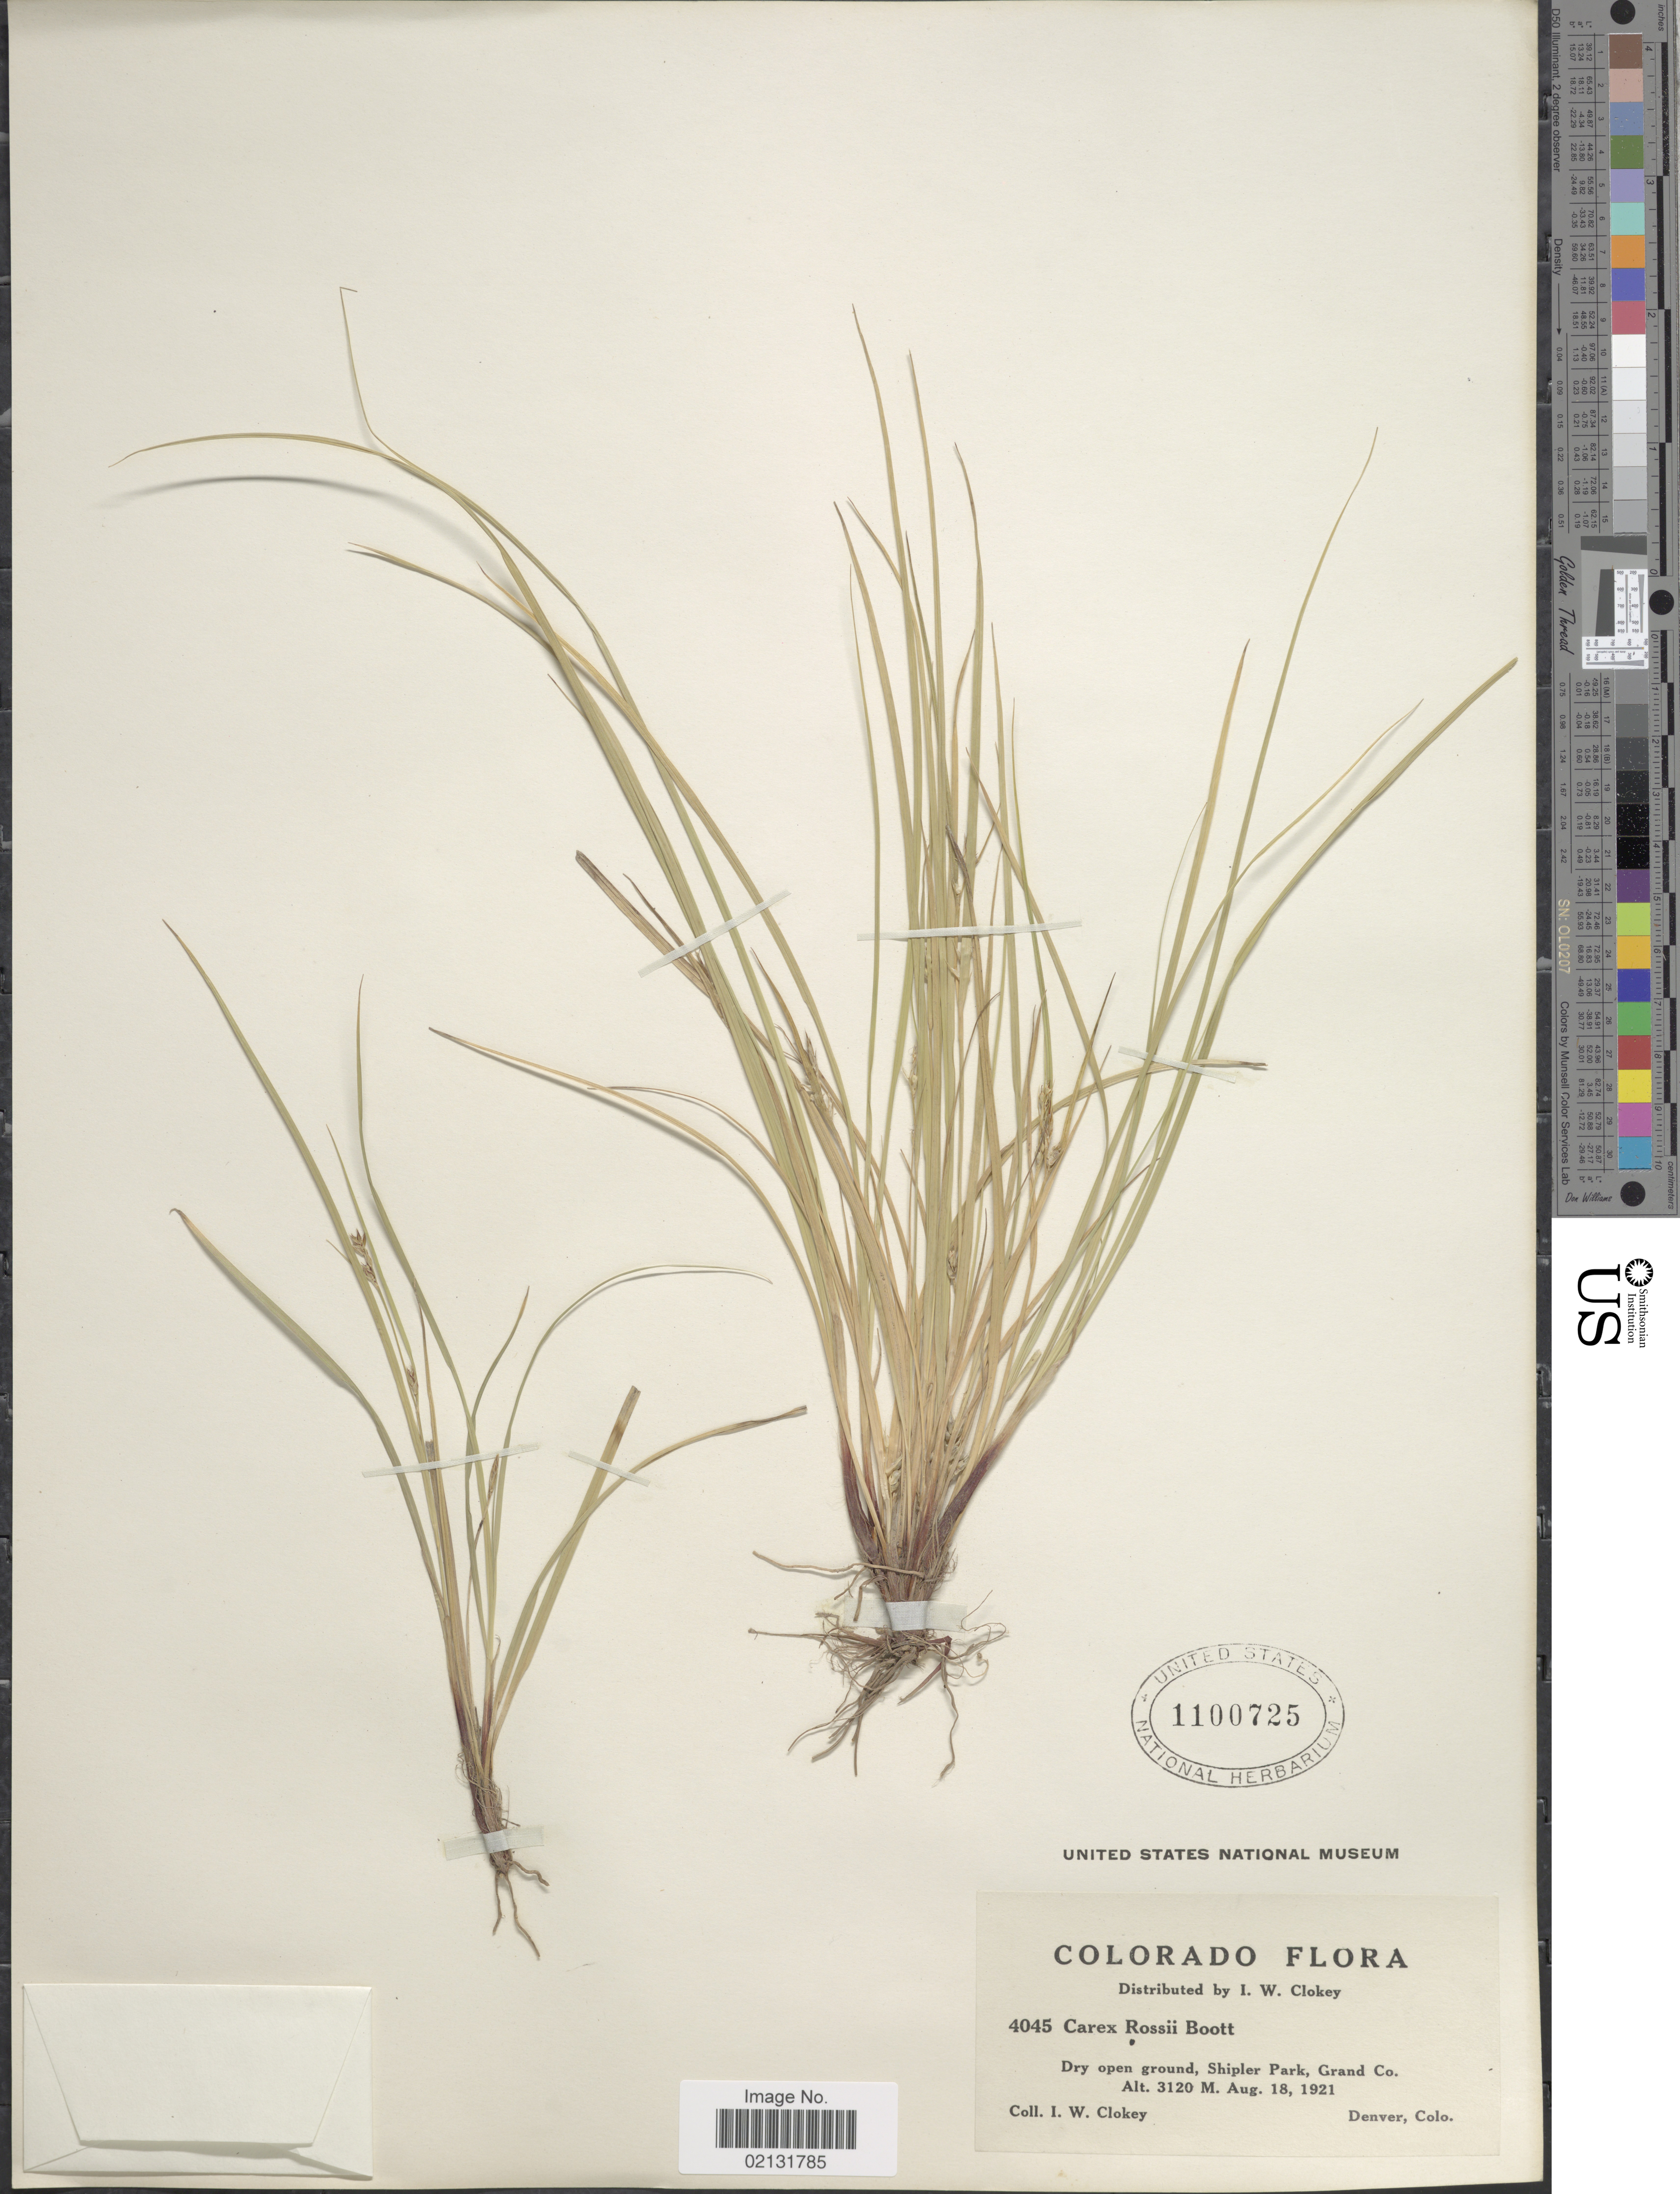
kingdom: Plantae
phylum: Tracheophyta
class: Liliopsida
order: Poales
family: Cyperaceae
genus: Carex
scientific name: Carex rossii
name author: Boott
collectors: I. W. Clokey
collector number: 4045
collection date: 1921-08-18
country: United States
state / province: Colorado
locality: Dry open ground, Shipler Park, Grand Co.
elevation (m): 3120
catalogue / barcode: US 1100725